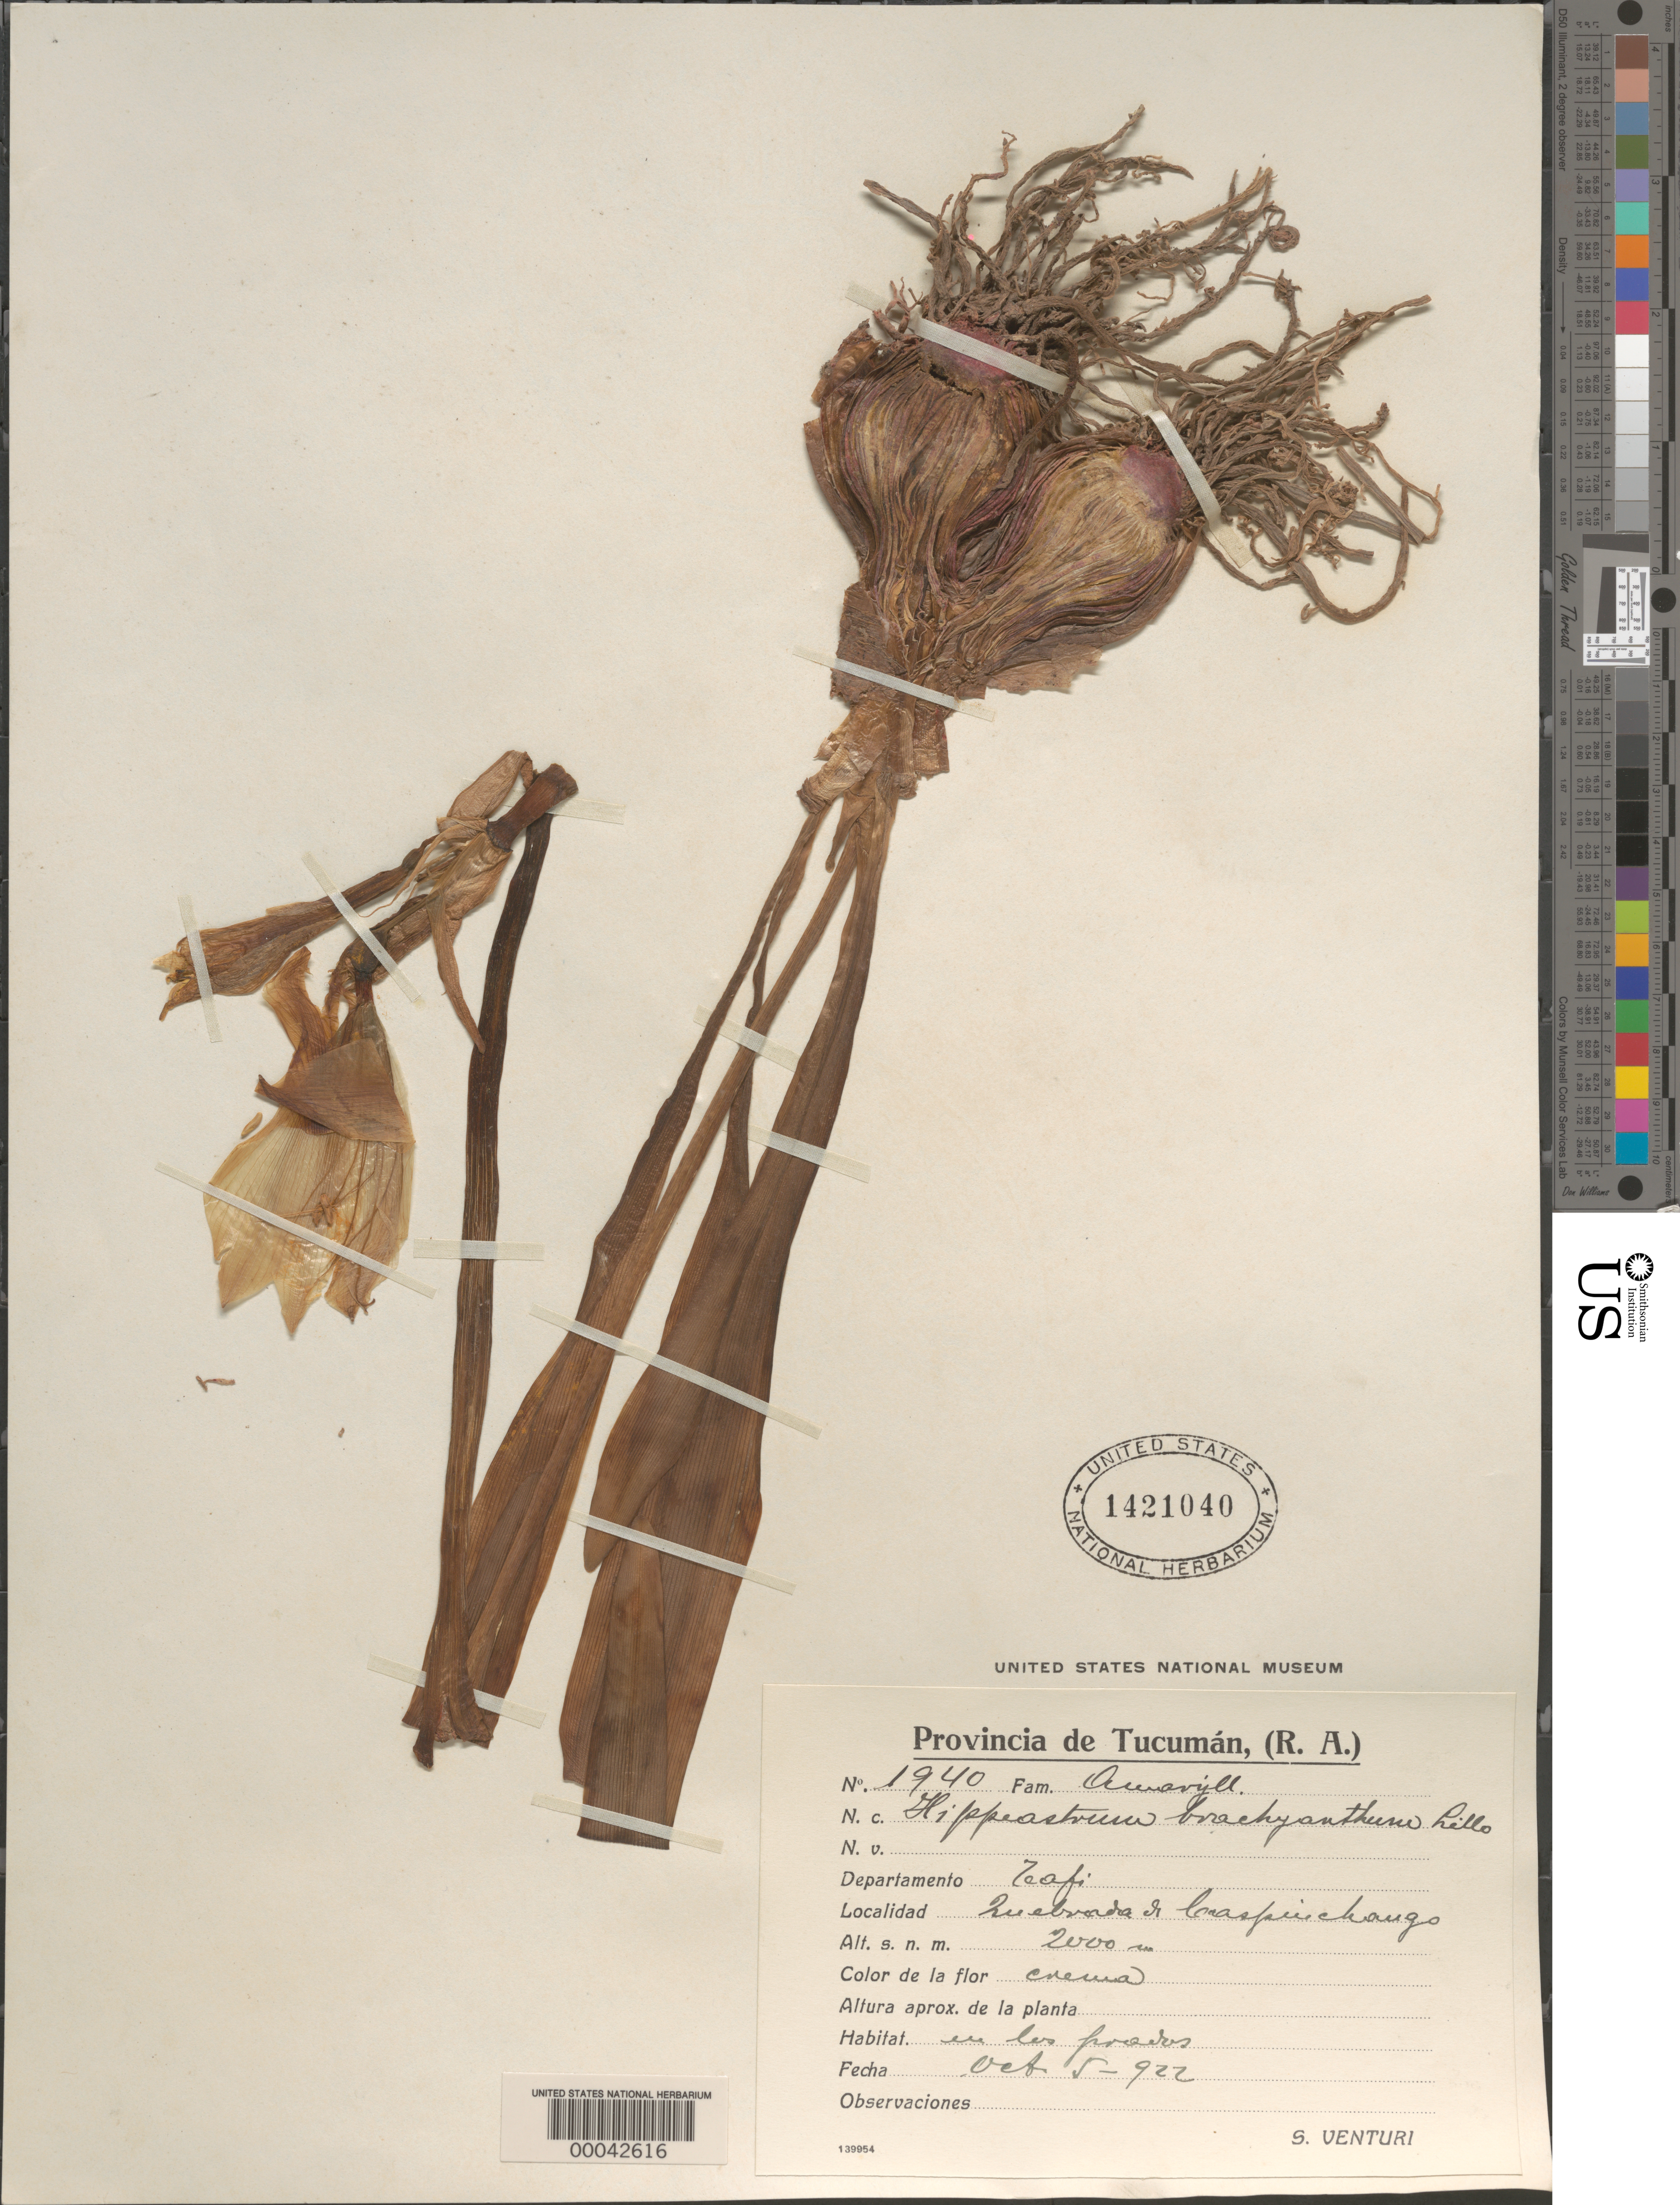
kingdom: Plantae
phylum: Tracheophyta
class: Liliopsida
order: Asparagales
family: Amaryllidaceae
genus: Hippeastrum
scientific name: Hippeastrum brachyanthum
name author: Lillo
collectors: S. Venturi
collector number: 1940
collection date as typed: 05 Oct 1922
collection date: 1922-10-05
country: Argentina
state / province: Tucumán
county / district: Tafí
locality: Quebrada and Cespiechango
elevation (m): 1200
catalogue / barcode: US 1421040